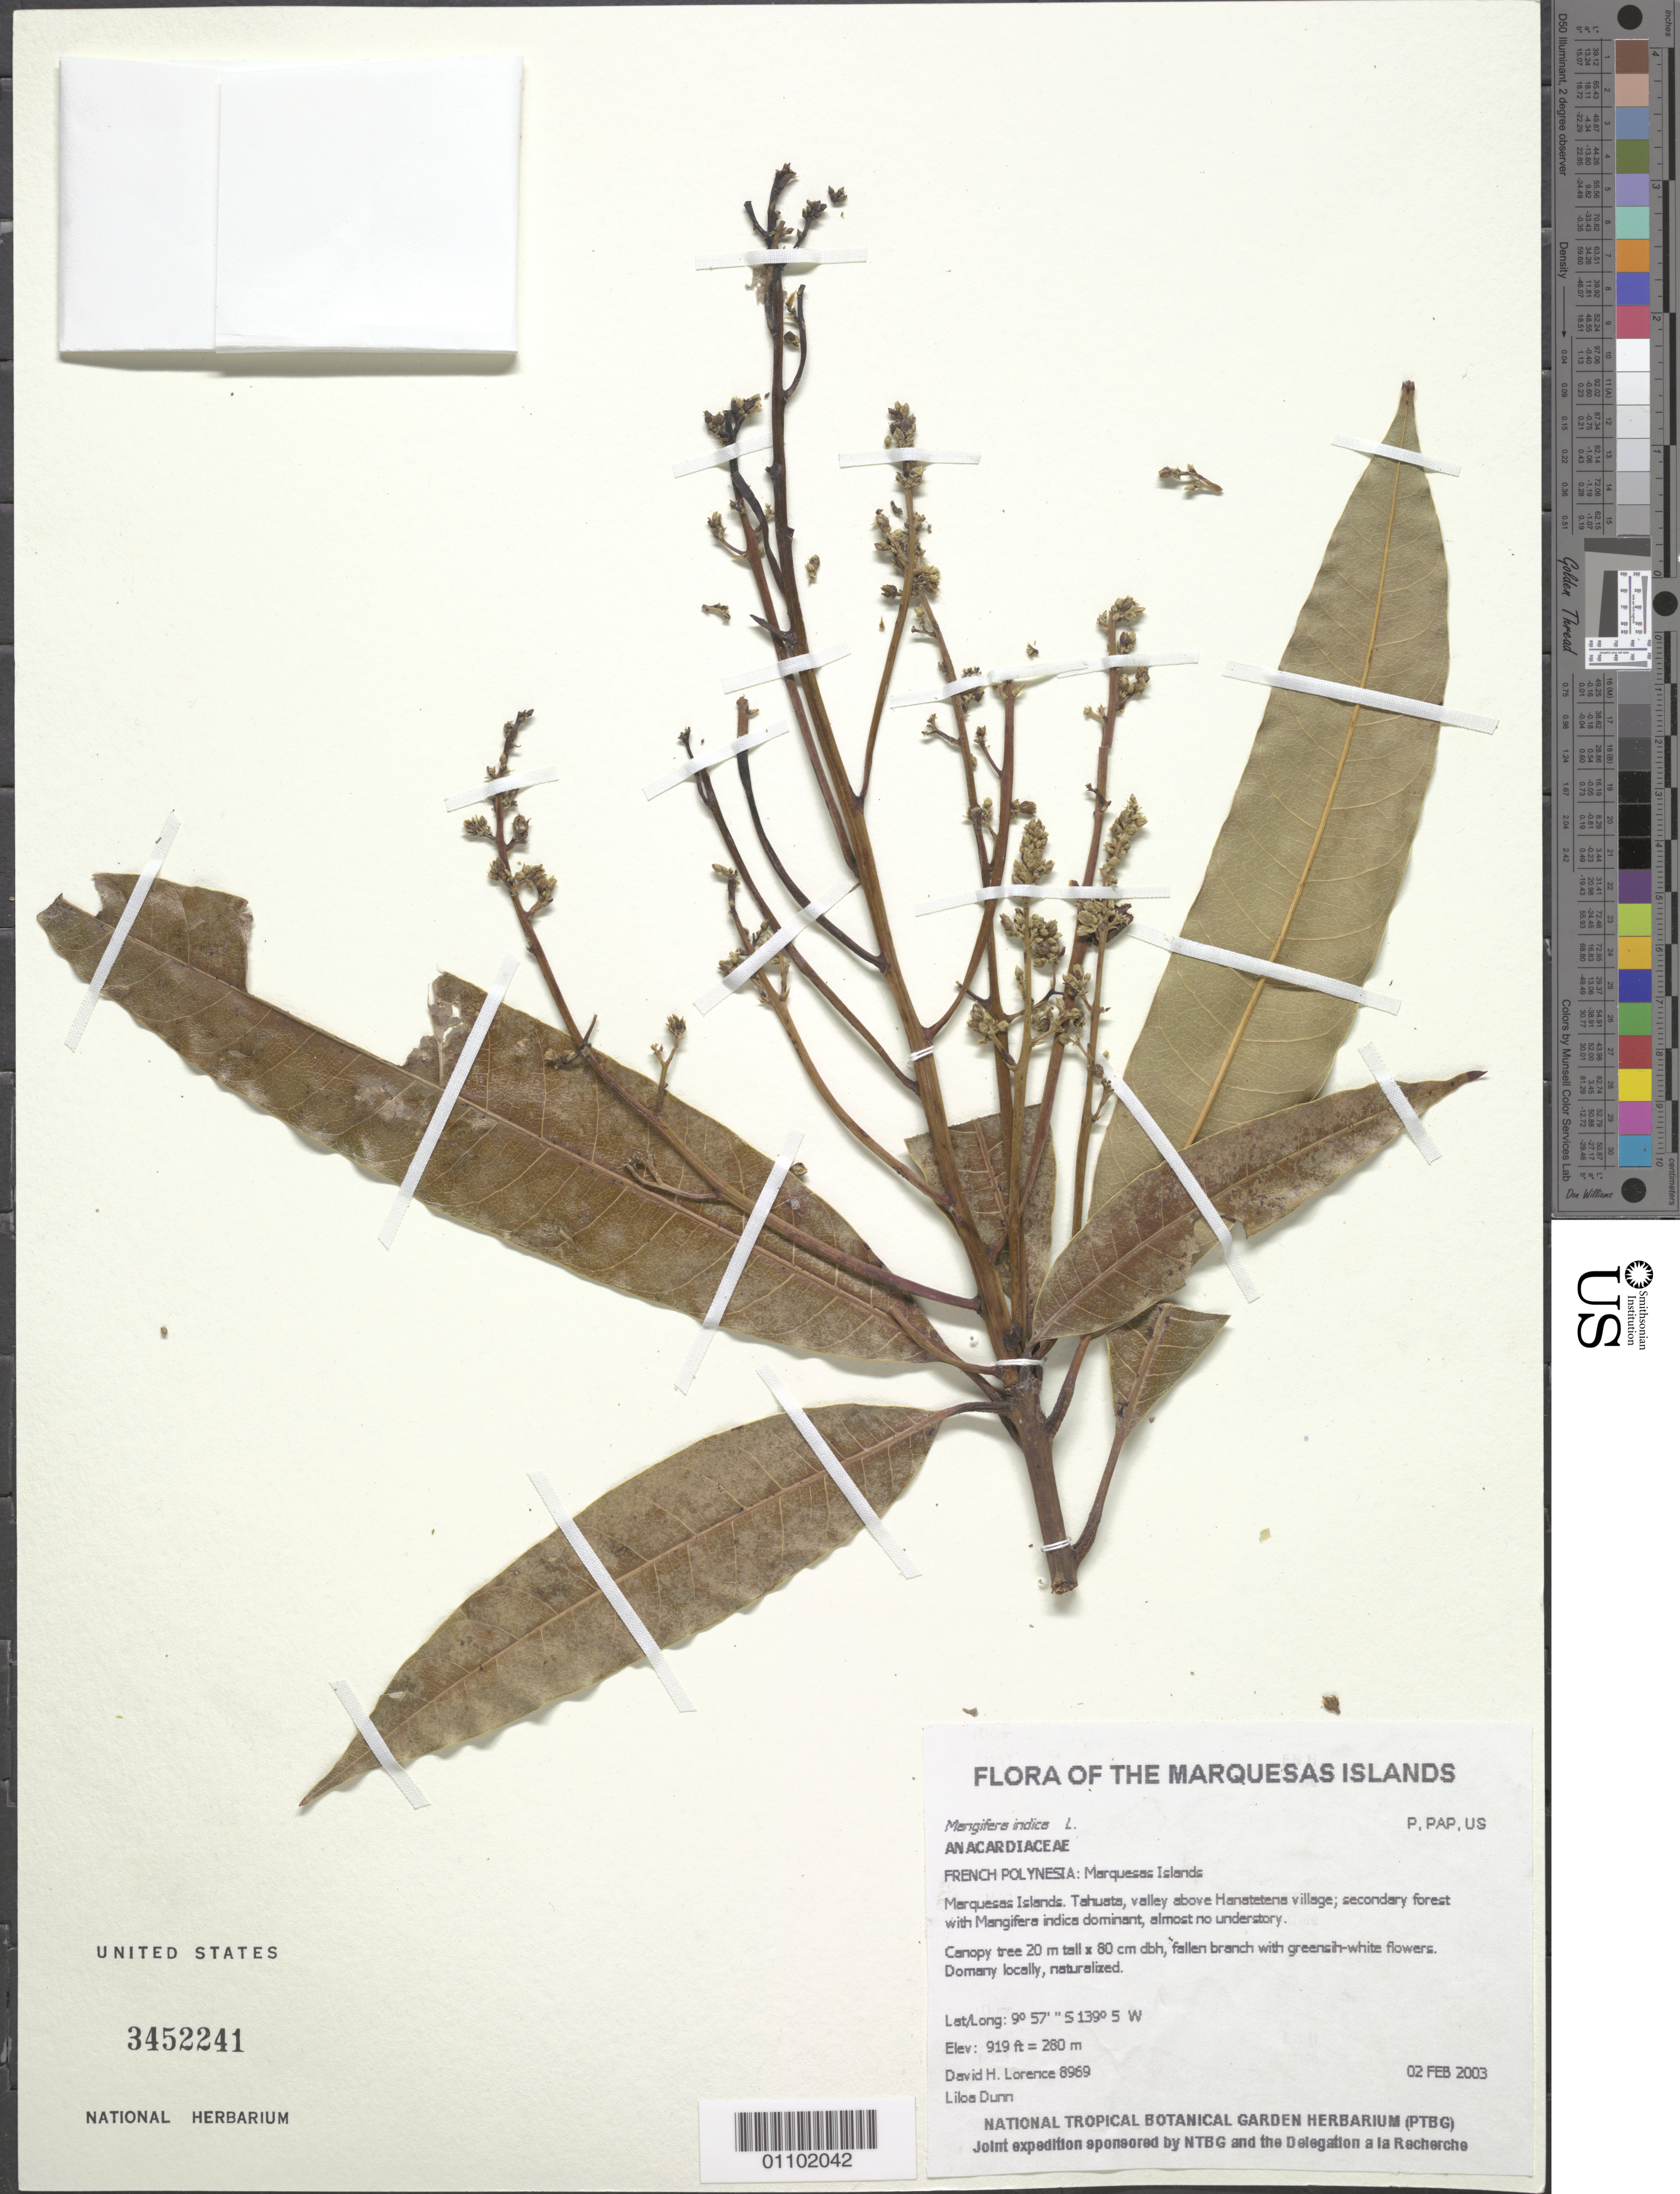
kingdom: Plantae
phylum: Tracheophyta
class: Magnoliopsida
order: Sapindales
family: Anacardiaceae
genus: Mangifera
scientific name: Mangifera indica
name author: L.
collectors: D. Lorence & L. Dunn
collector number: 8969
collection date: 2003-02-02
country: French Polynesia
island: Tahuata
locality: Valley above Hanatetena village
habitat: Secondary forest with Mangifera indica dominant, almost no understory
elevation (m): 280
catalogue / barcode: US 3452241